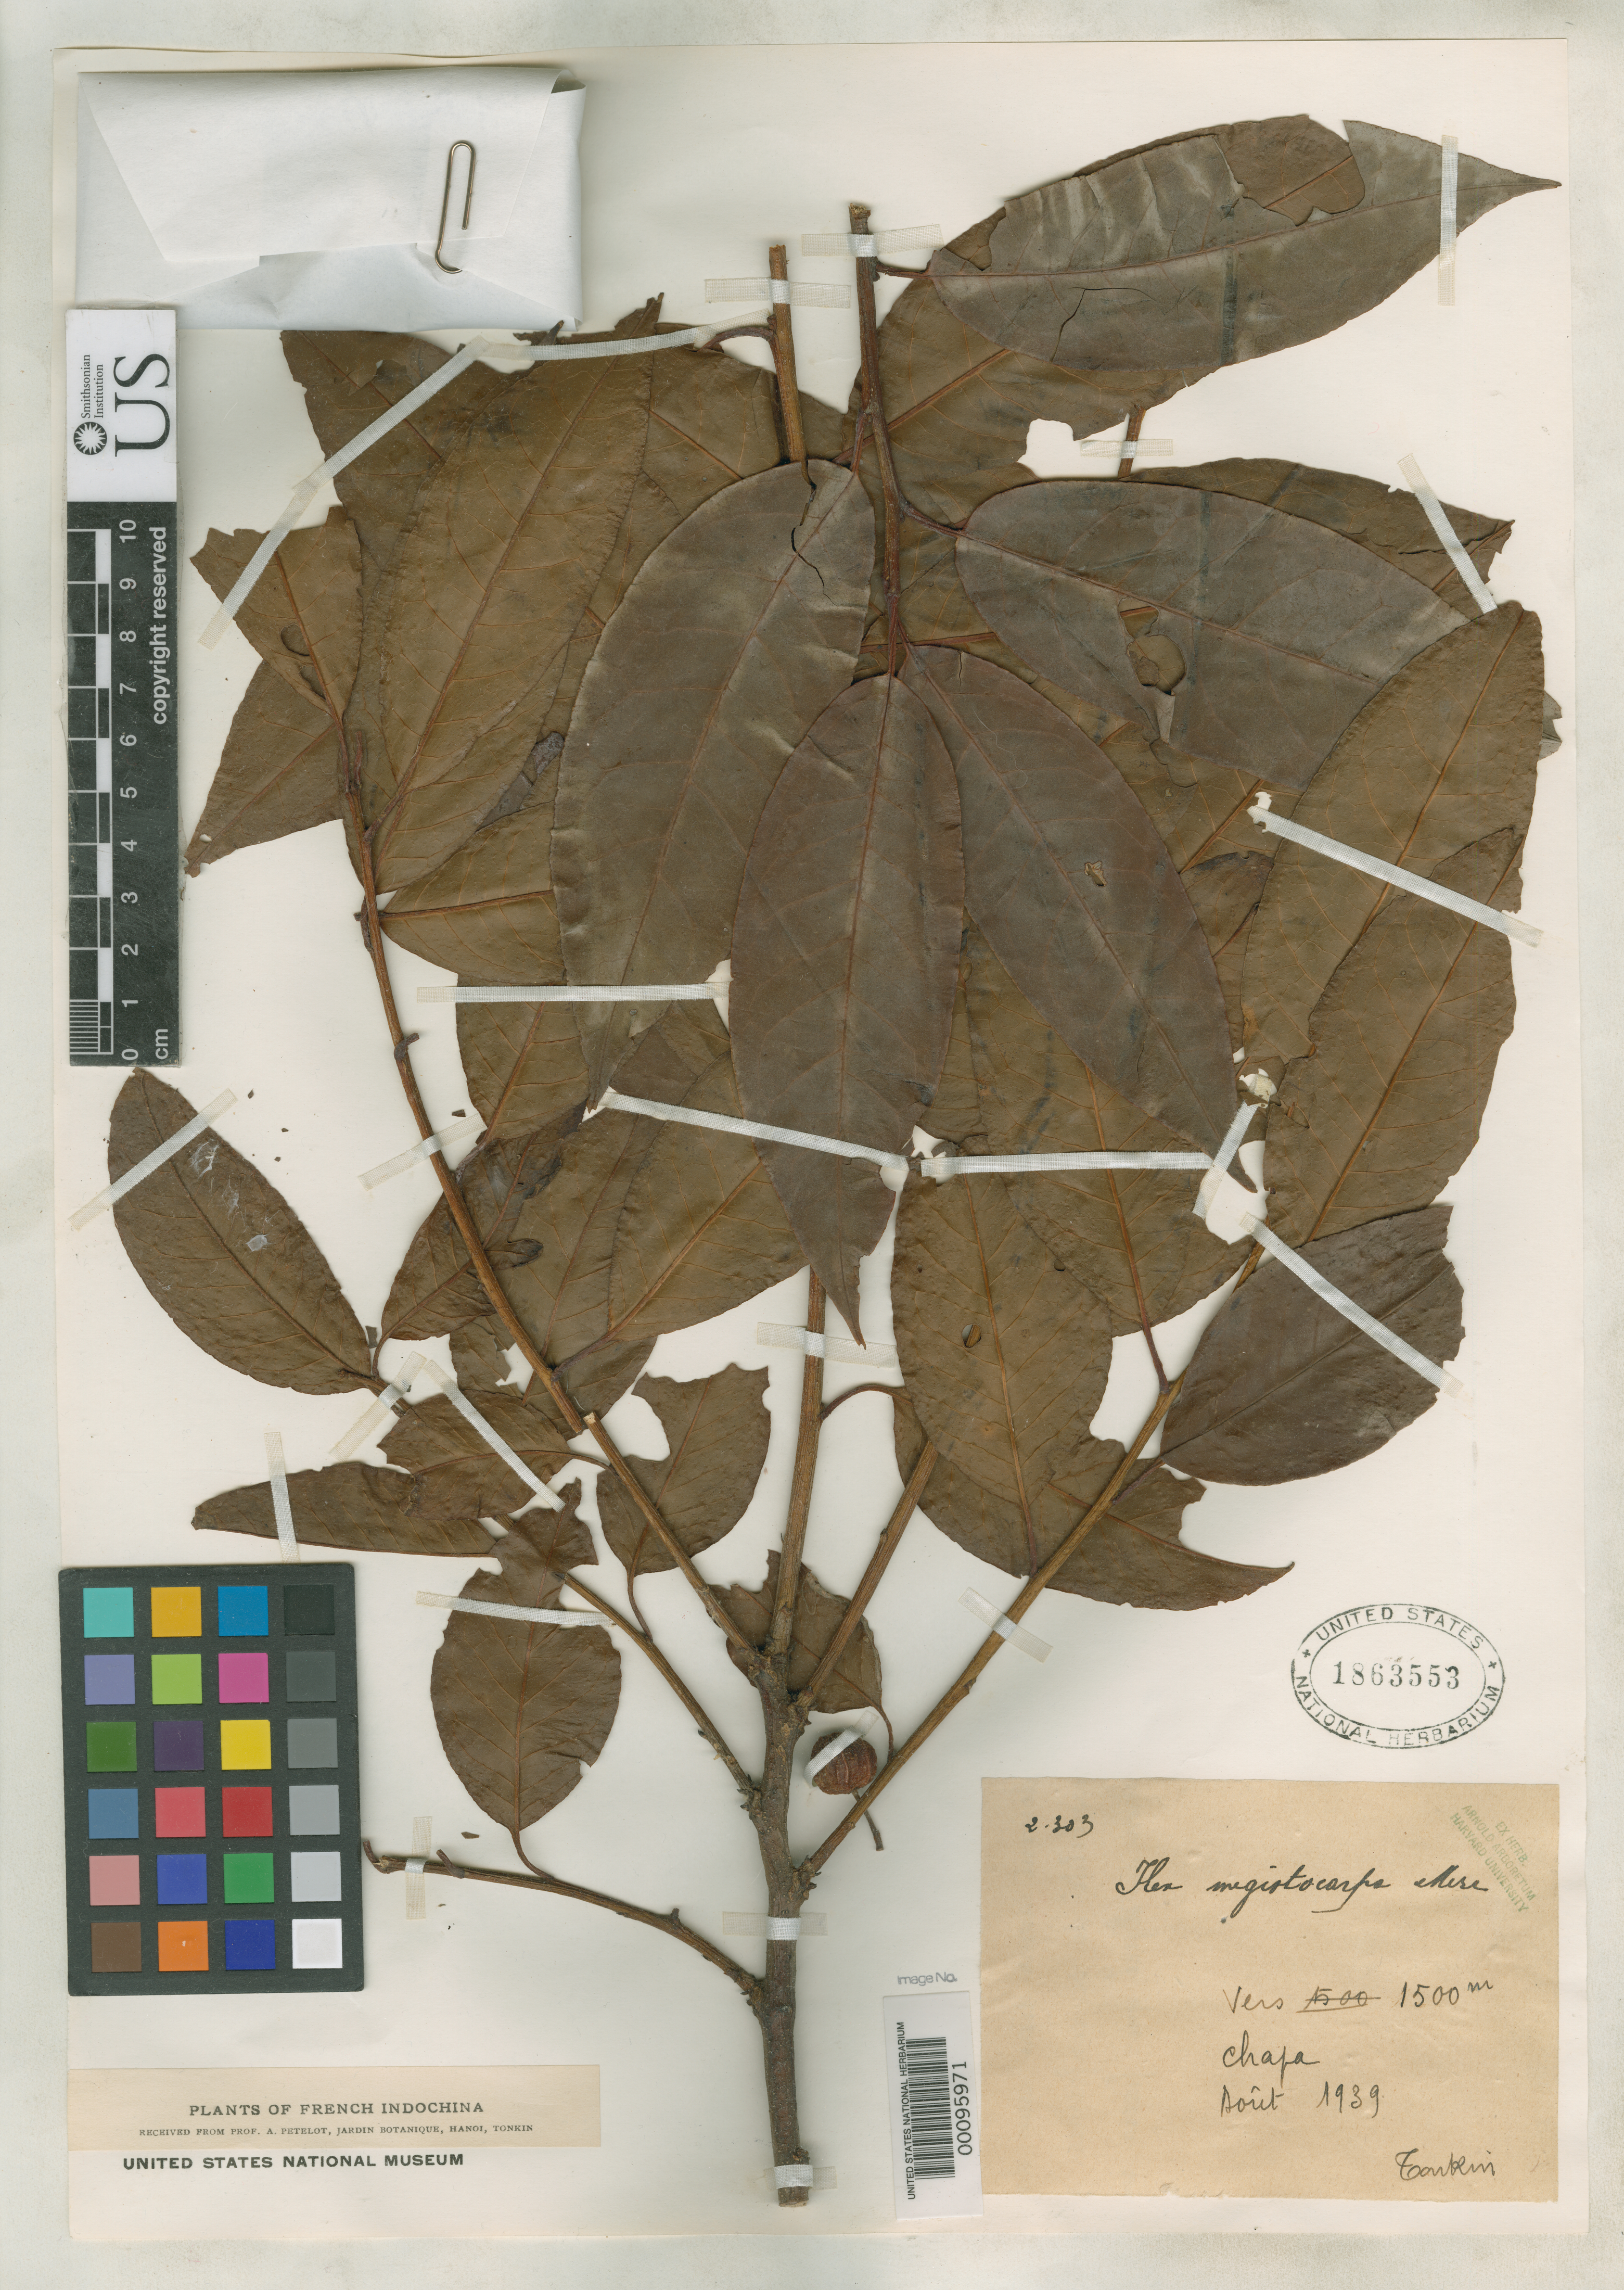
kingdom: Plantae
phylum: Tracheophyta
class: Magnoliopsida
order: Aquifoliales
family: Aquifoliaceae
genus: Ilex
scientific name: Ilex megistocarpa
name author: Merr.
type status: Isotype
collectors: P. A. Pételot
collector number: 2303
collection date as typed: Aug 1939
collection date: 1939-08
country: Vietnam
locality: Chapa.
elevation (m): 1500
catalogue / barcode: US 1863553